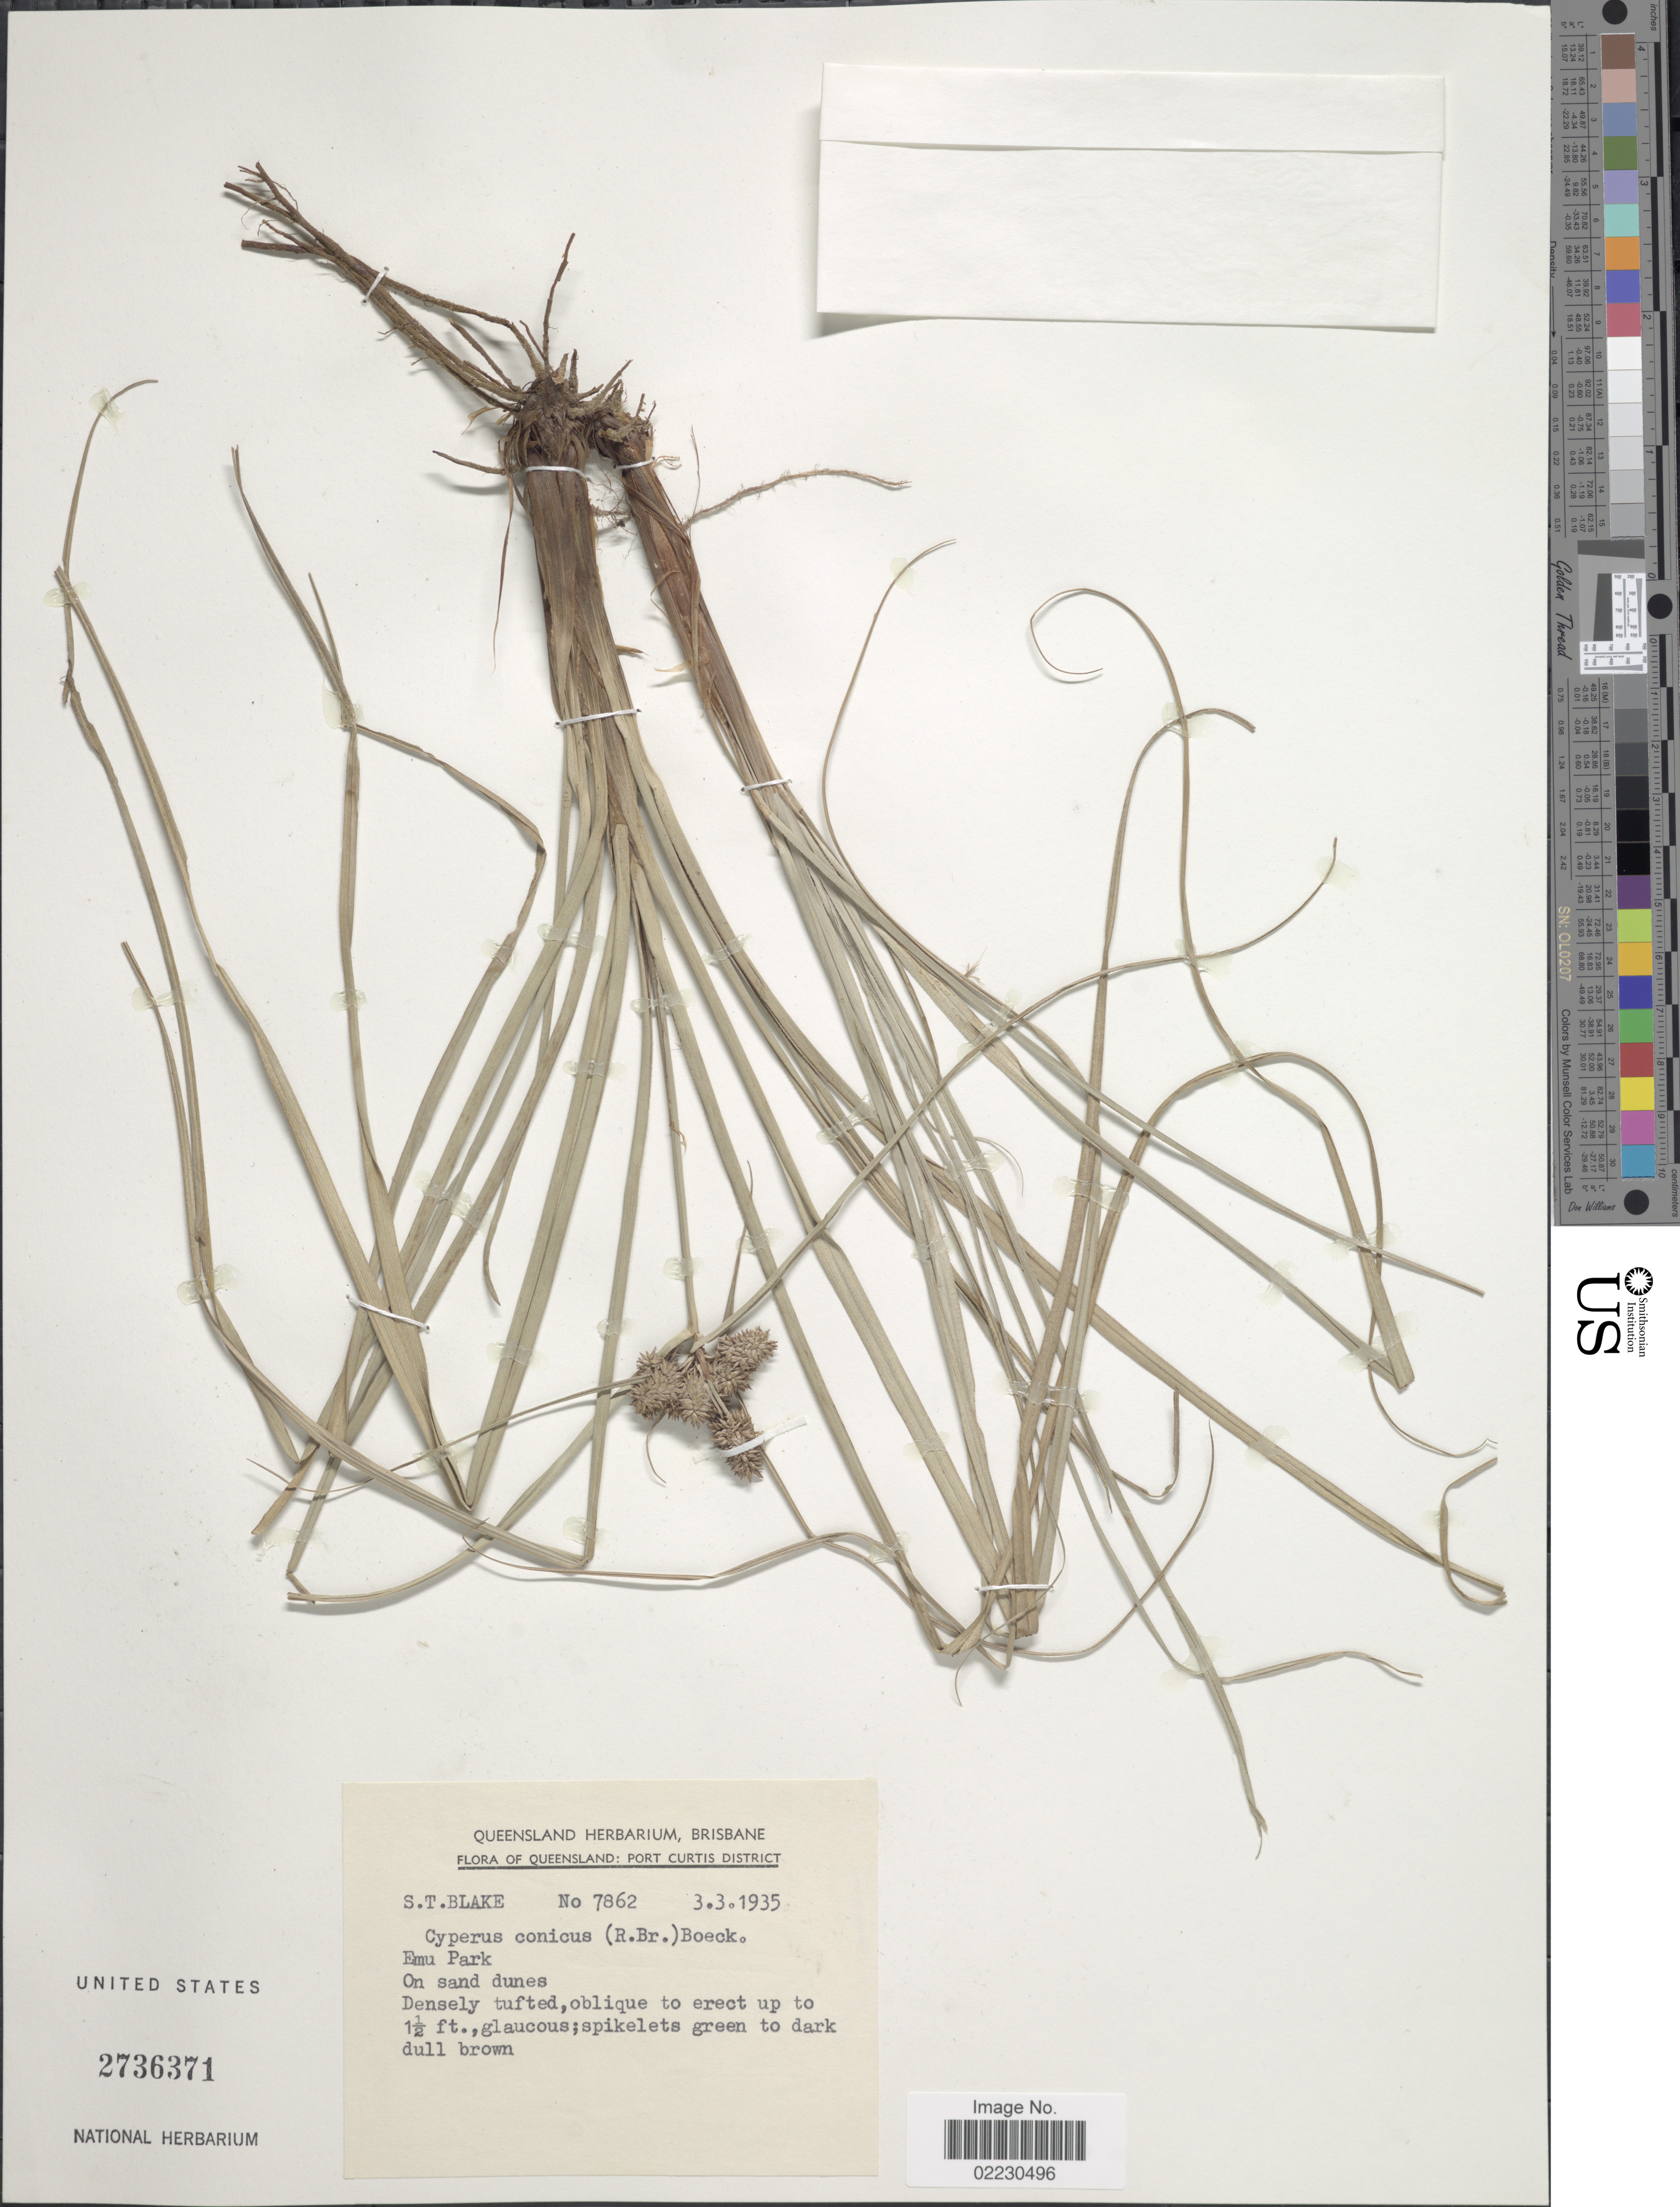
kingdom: Plantae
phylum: Tracheophyta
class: Liliopsida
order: Poales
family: Cyperaceae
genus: Cyperus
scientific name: Cyperus conicus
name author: (R. Br.) Boeckeler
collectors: S. T. Blake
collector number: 7862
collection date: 1935-03-03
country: Australia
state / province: Queensland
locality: Port Curtis District, Emu Park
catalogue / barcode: US 2736371